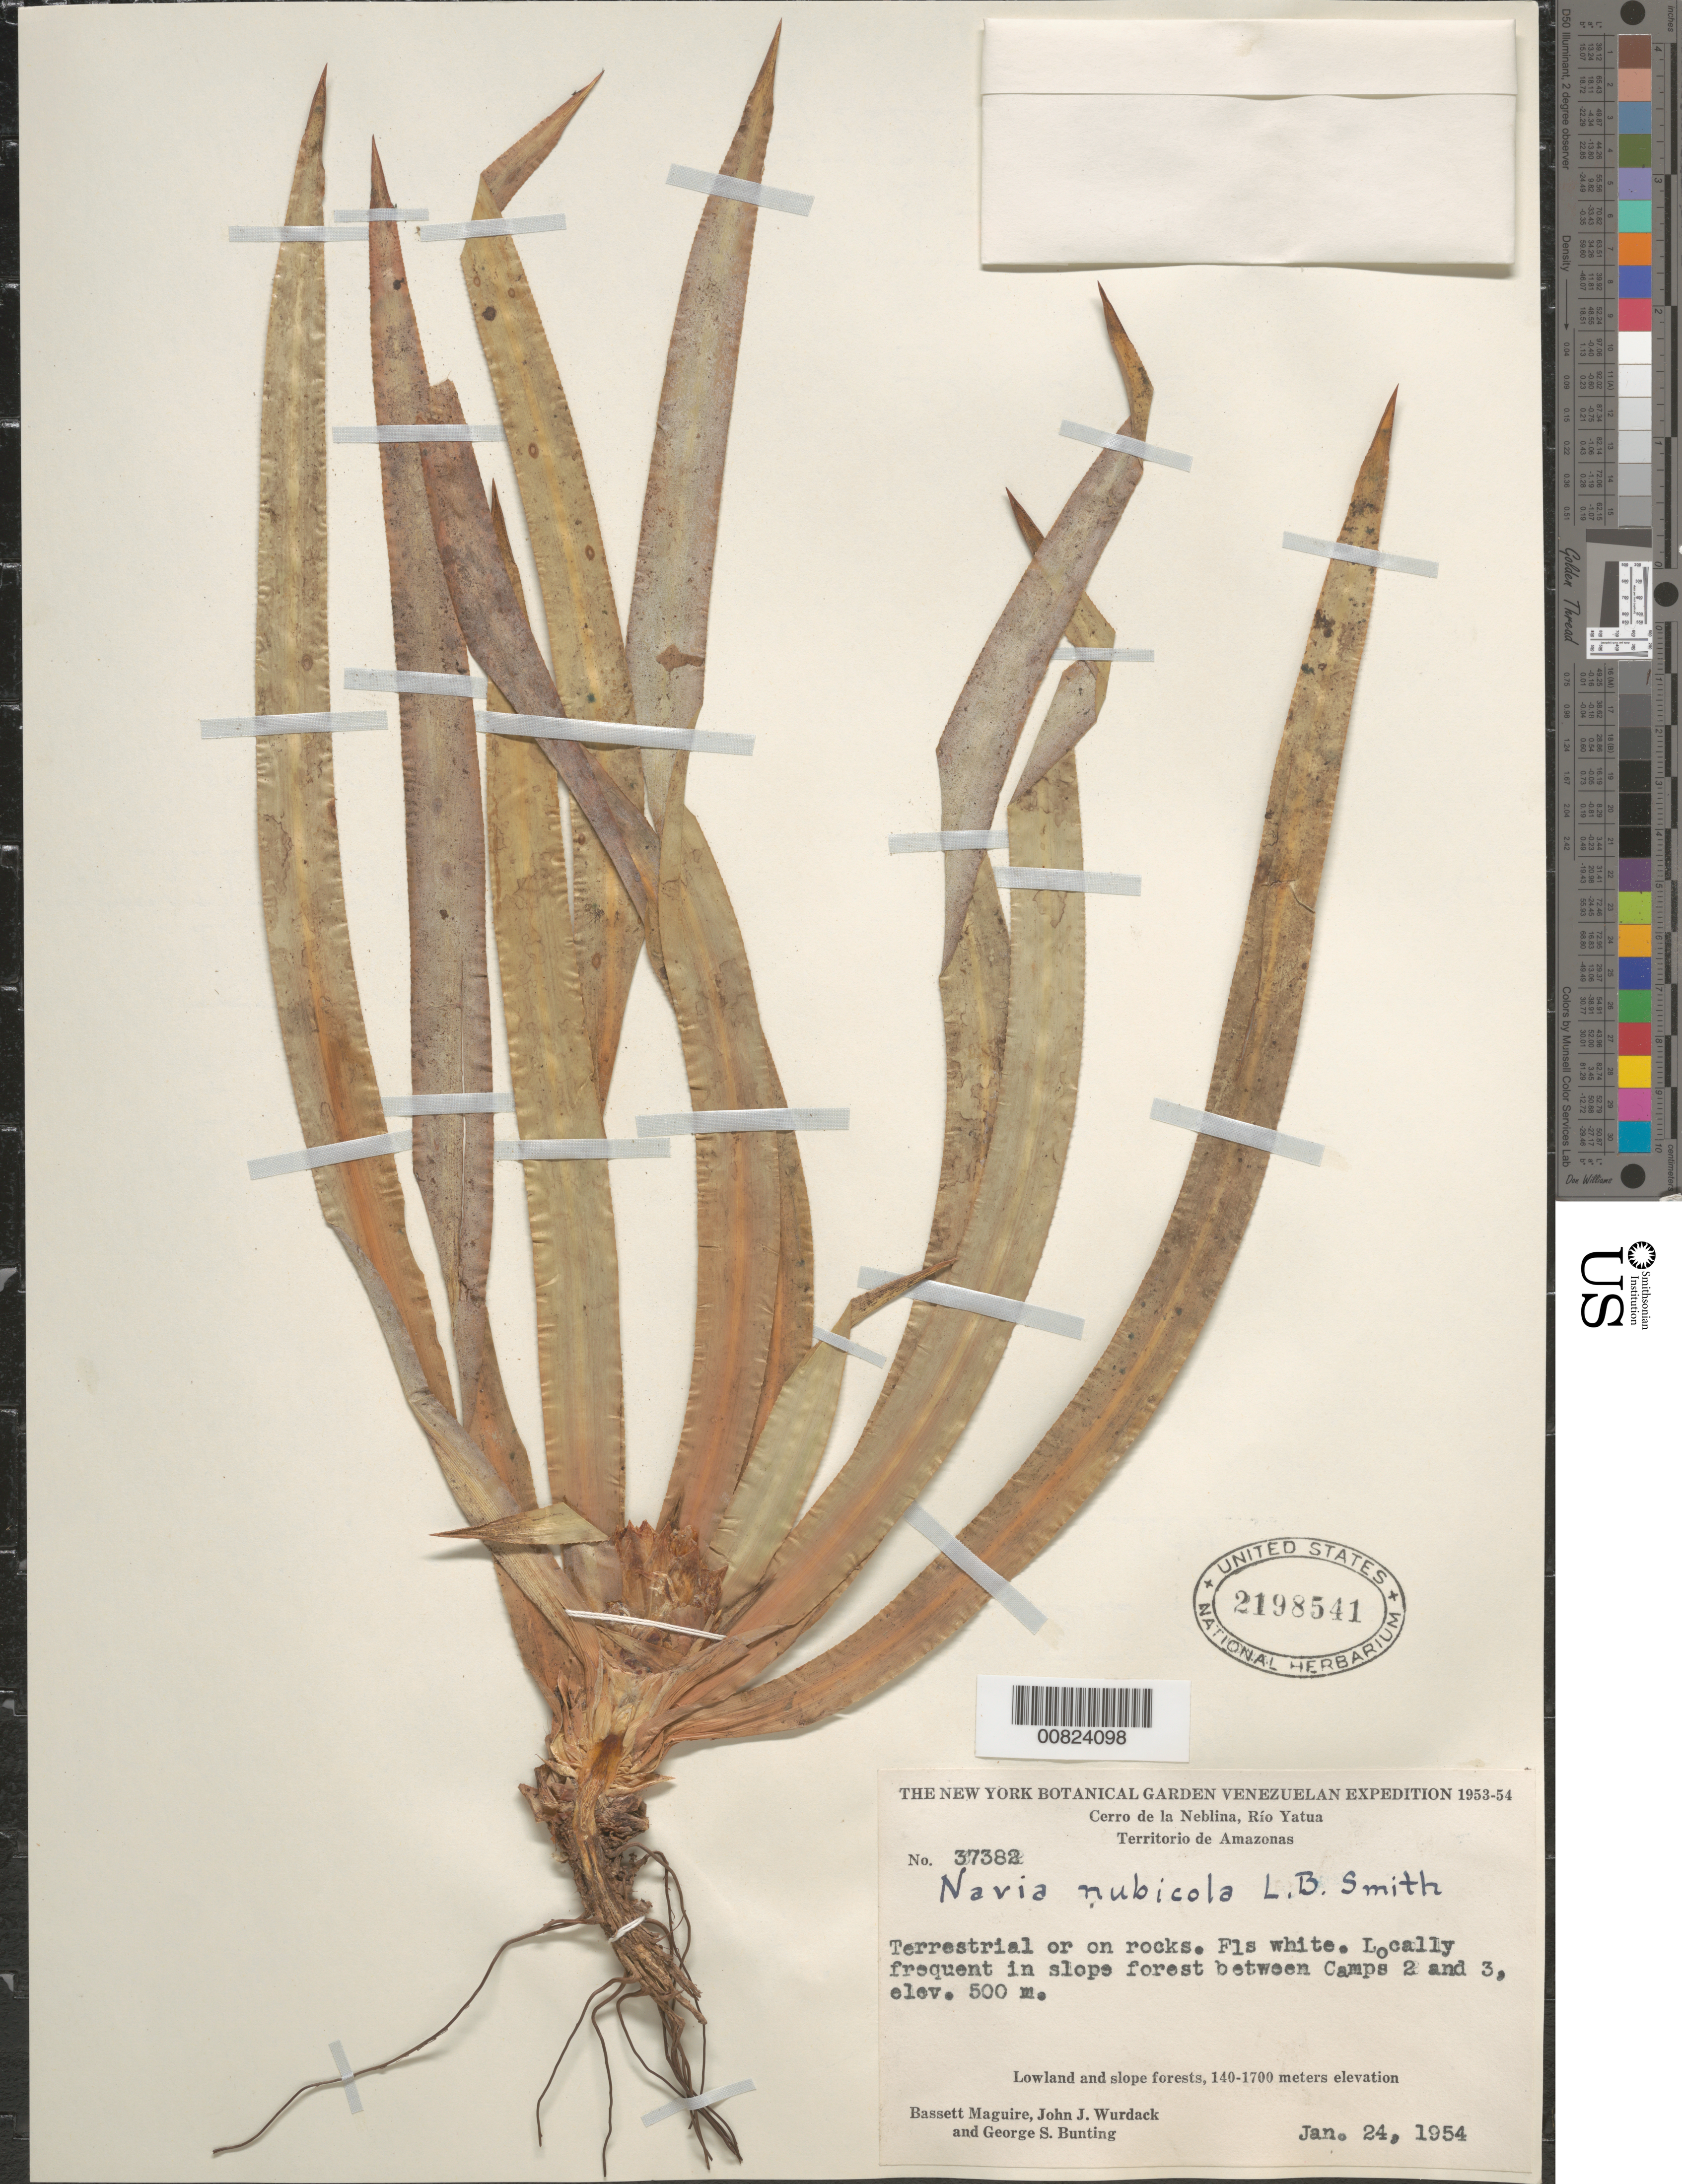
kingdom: Plantae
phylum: Tracheophyta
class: Liliopsida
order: Poales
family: Bromeliaceae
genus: Navia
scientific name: Navia nubicola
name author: L.B. Sm.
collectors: B. Maguire, J. J. Wurdack & G. S. Bunting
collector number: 37382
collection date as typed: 24-Jan-54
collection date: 1954-01-24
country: Venezuela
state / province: Amazonas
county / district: Río Negro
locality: Cerro de la Neblina, Río Yatua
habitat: Rocks; in slope forest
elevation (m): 500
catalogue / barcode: US 2198541